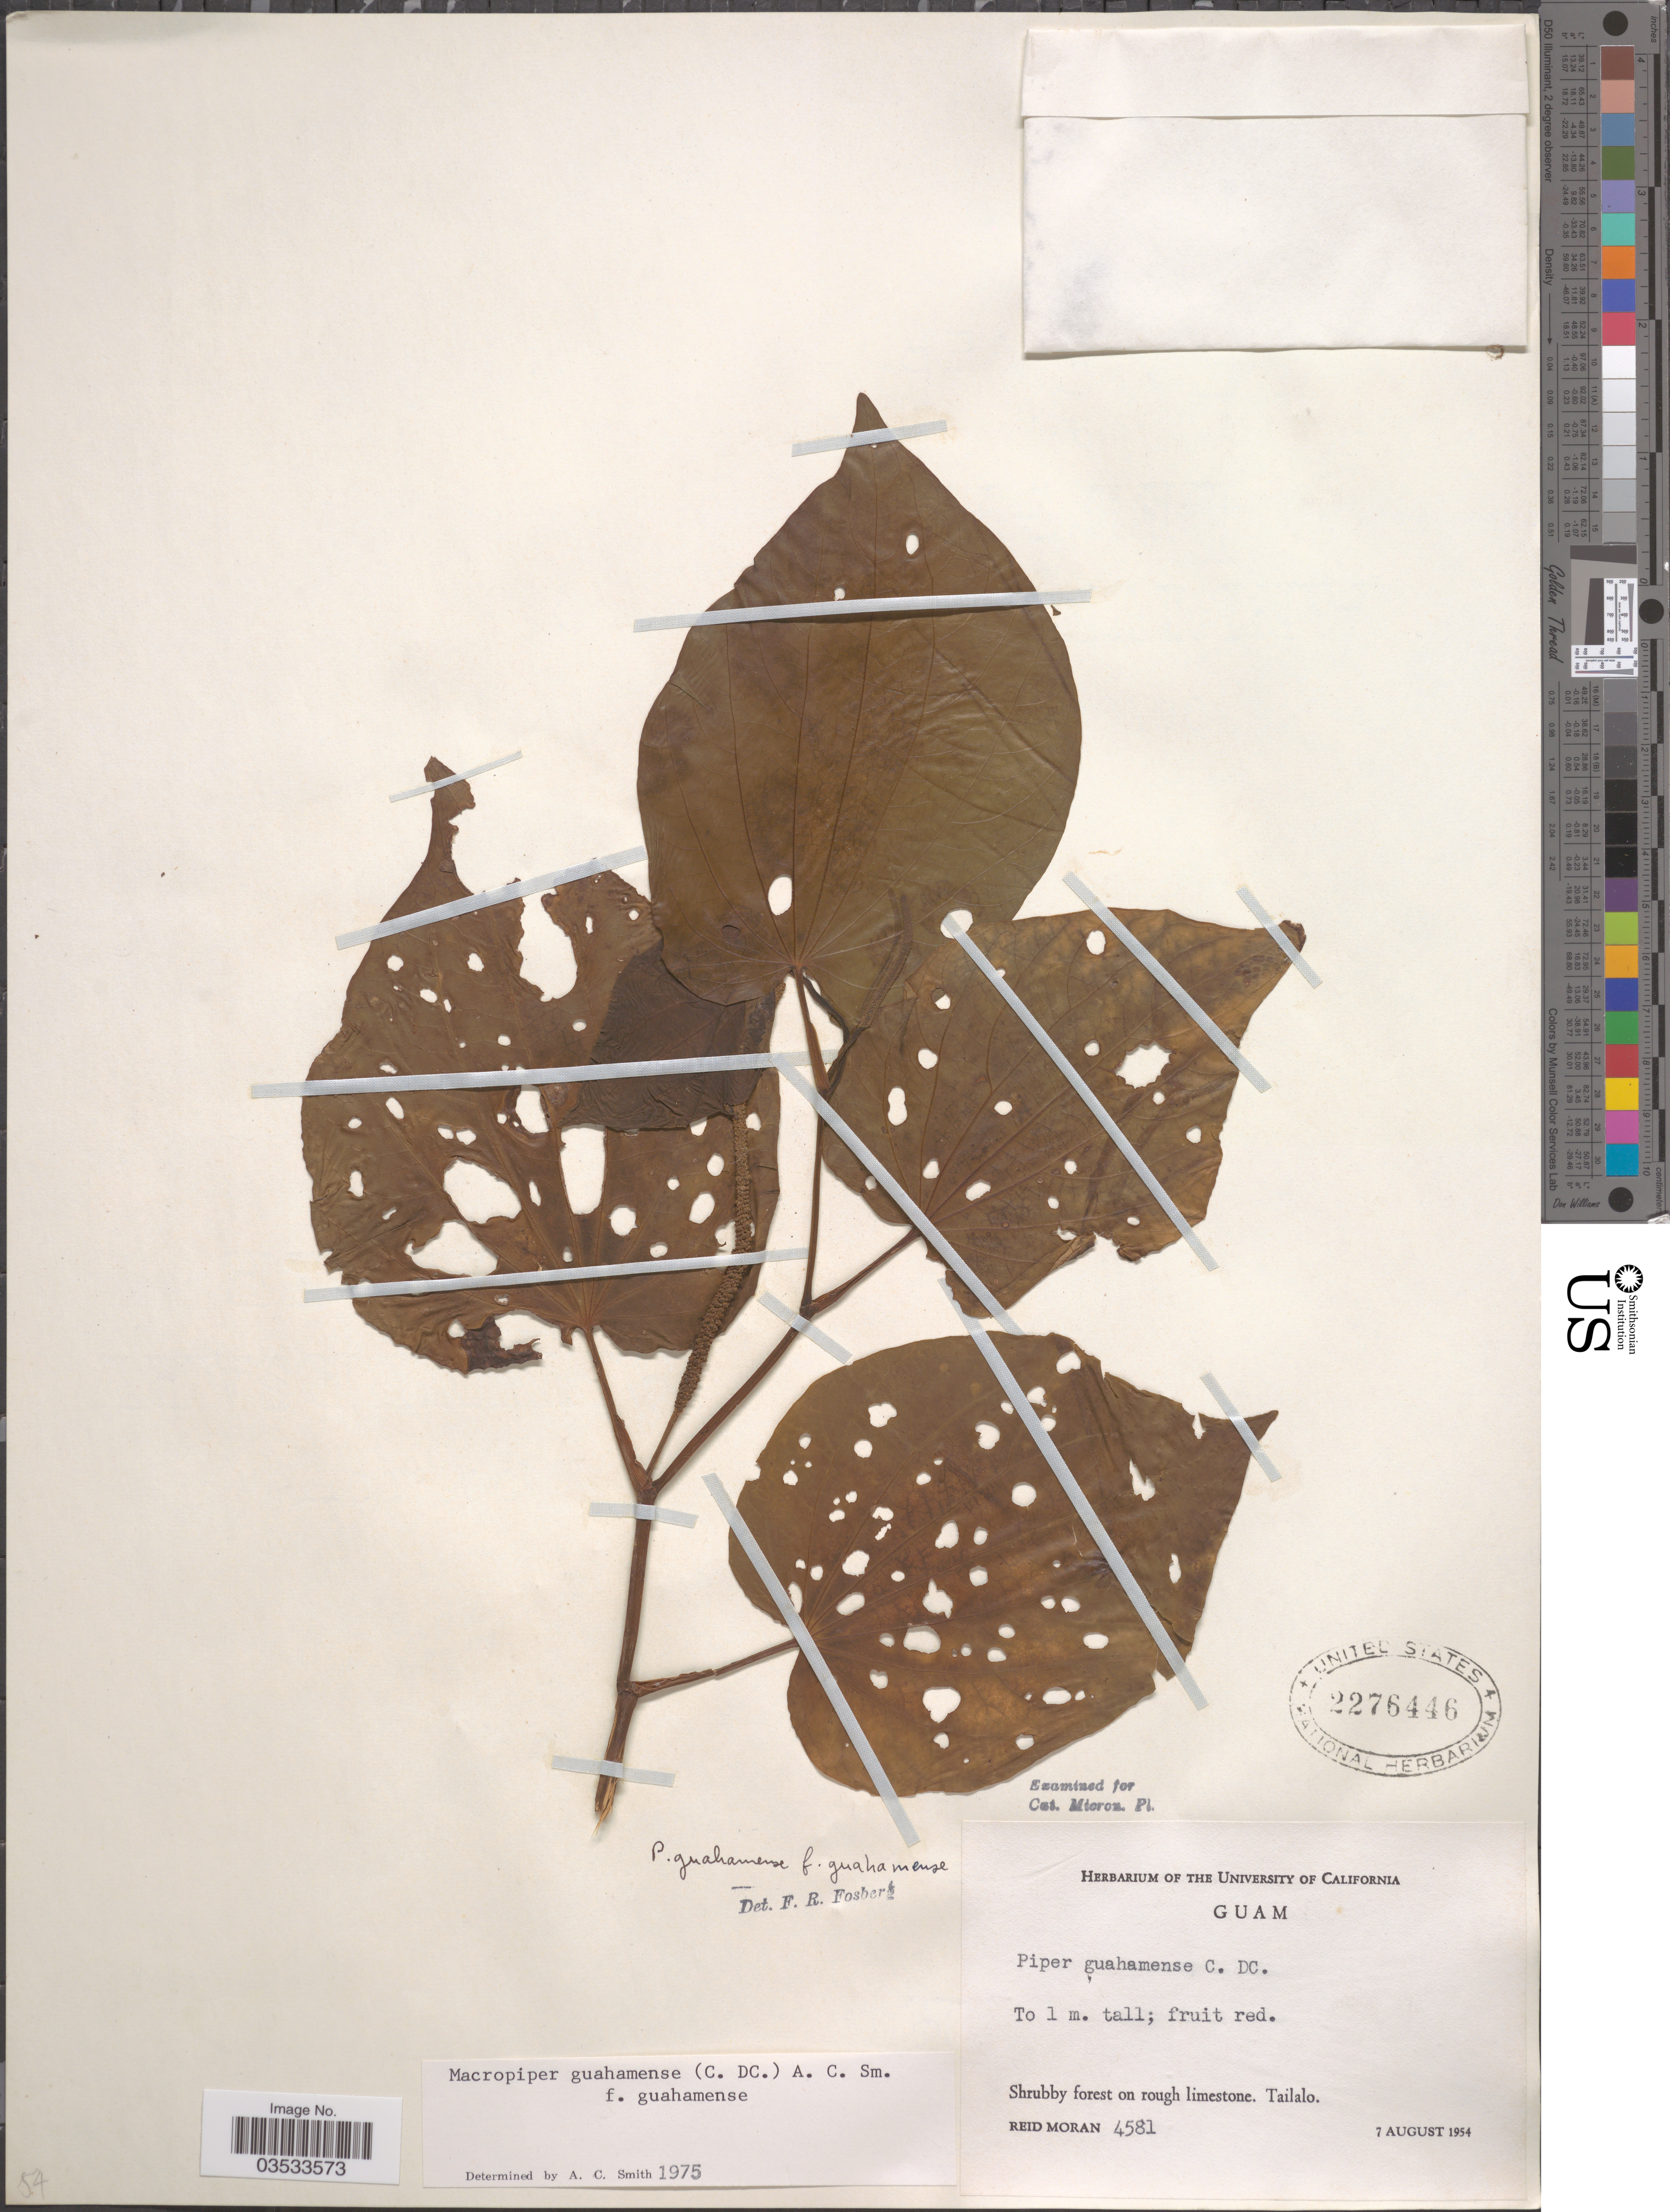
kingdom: Plantae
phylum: Tracheophyta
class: Magnoliopsida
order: Piperales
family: Piperaceae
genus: Piper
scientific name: Piper guahamense f. guahamense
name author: C. DC.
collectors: R. V. Moran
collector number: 4581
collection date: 1954-08-07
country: Guam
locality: Tailalo.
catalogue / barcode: US 2276446